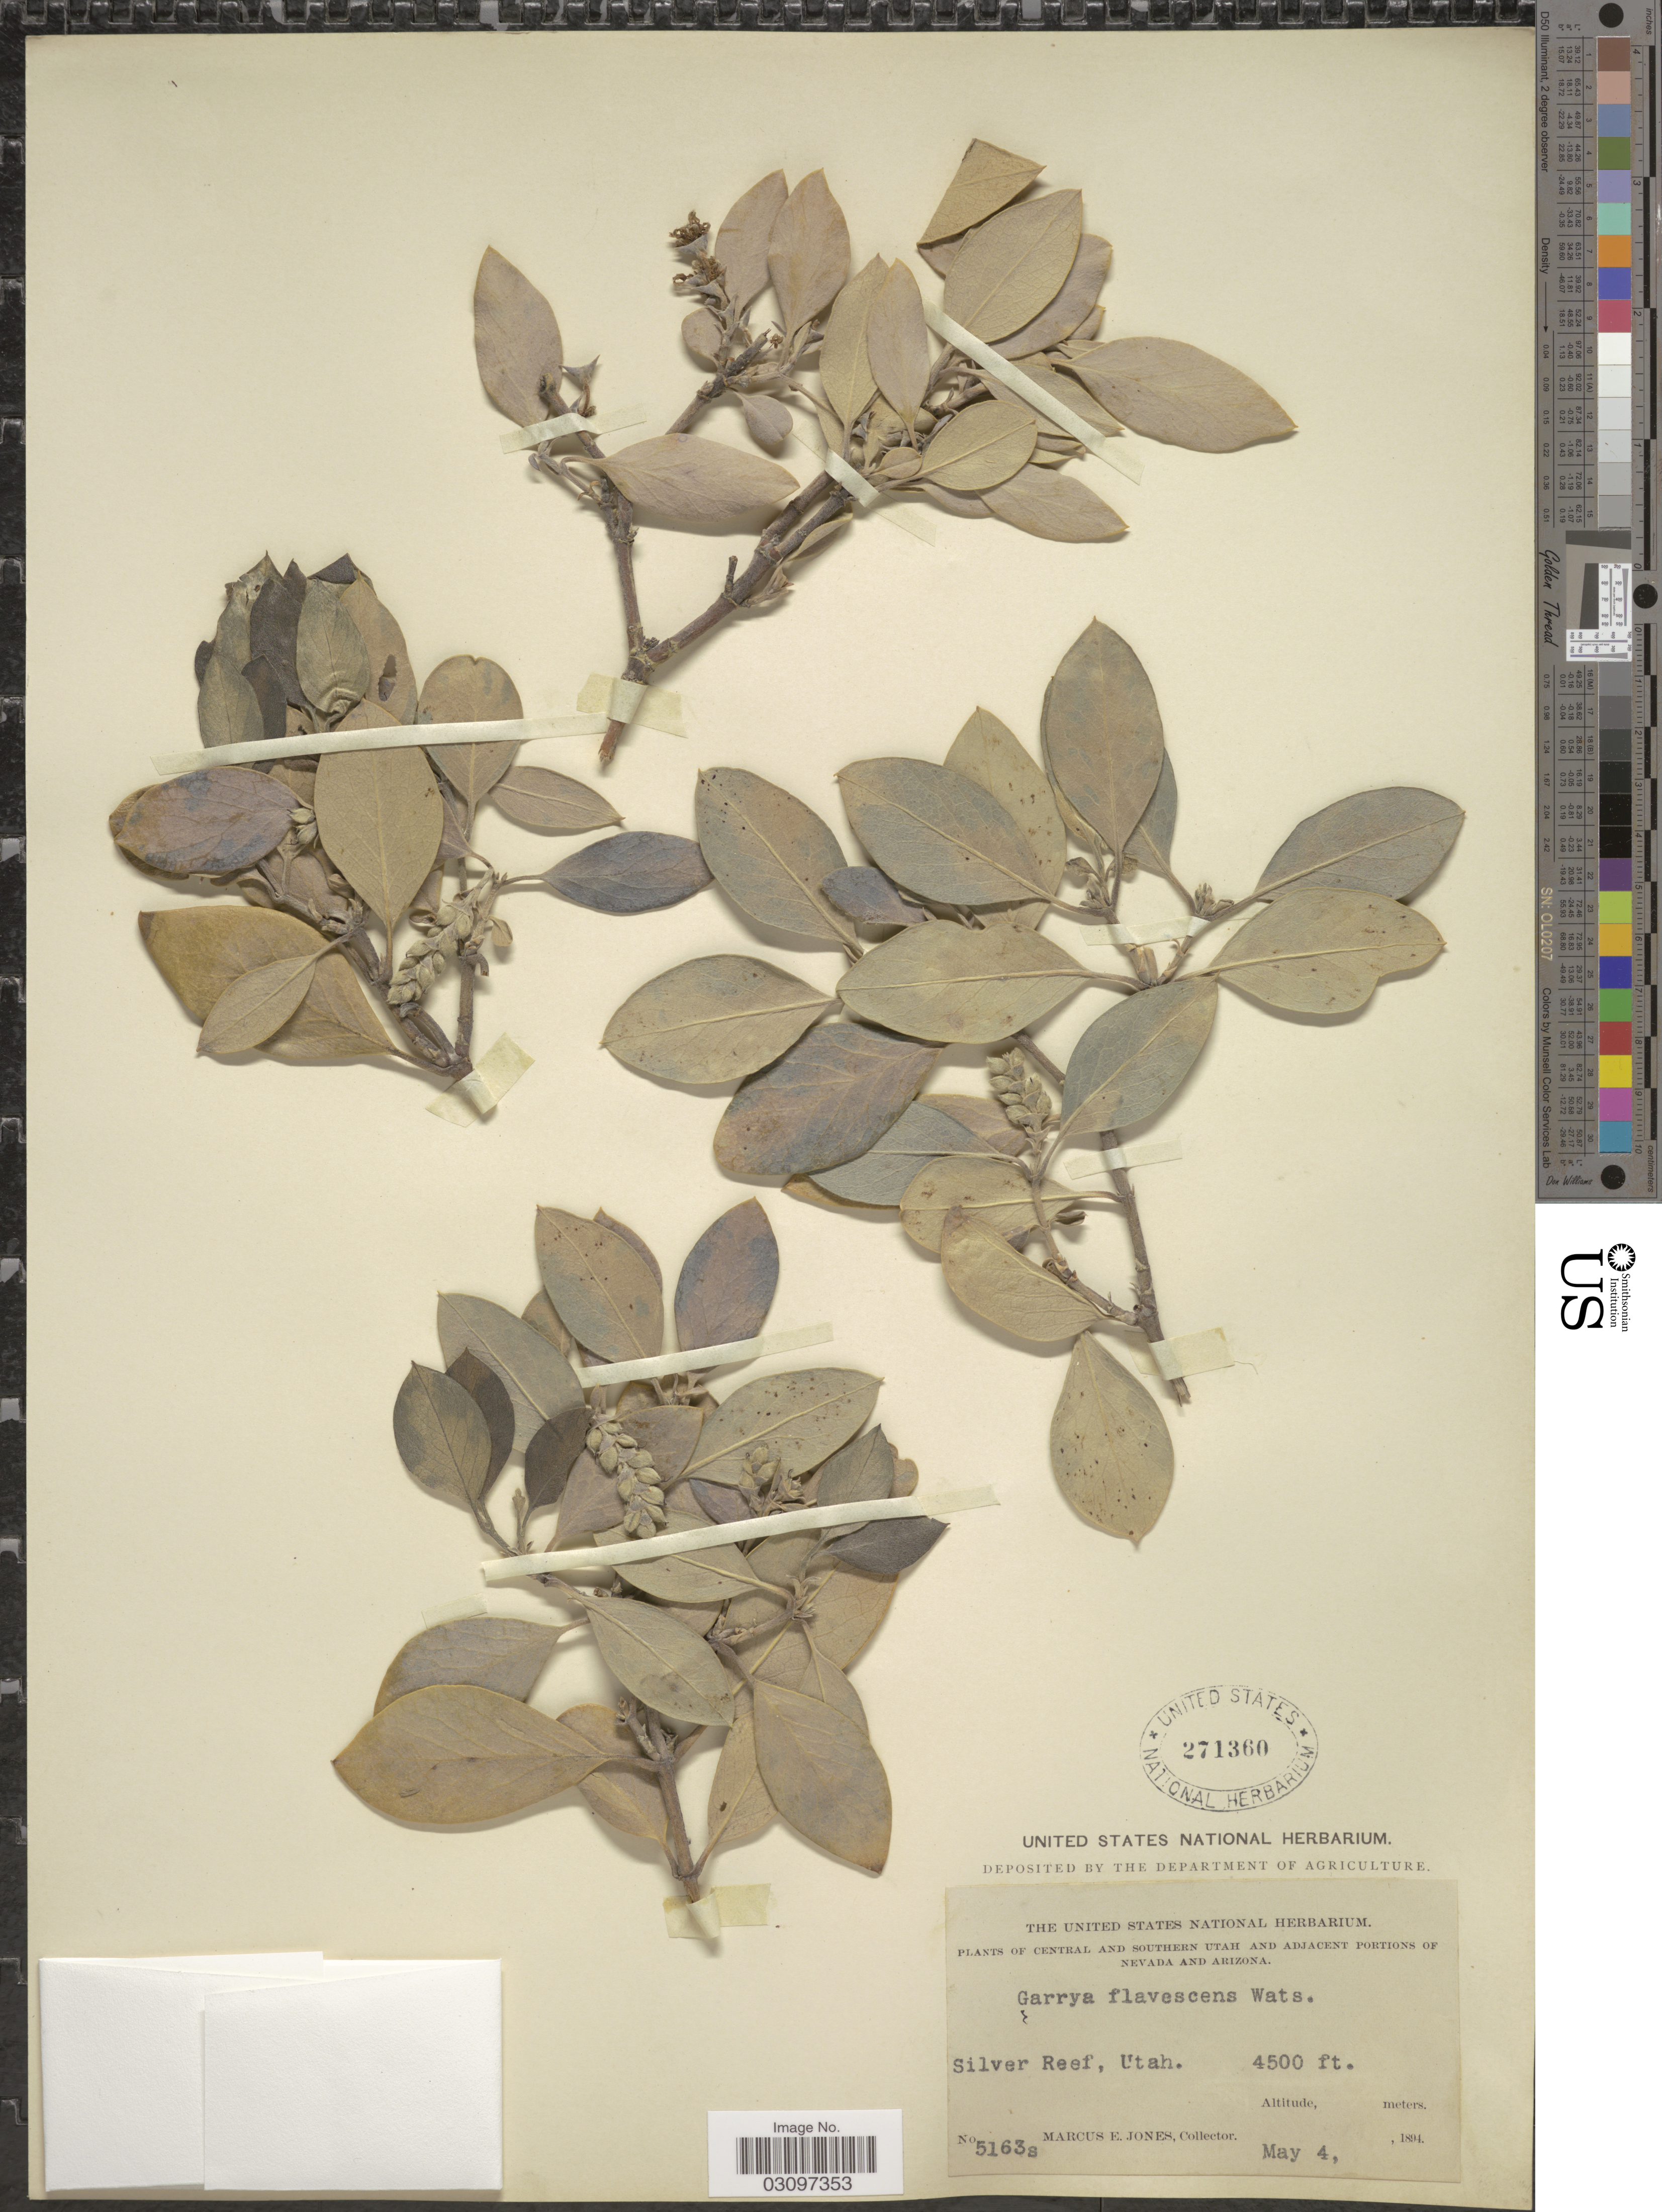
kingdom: Plantae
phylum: Tracheophyta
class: Magnoliopsida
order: Garryales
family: Garryaceae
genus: Garrya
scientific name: Garrya flavescens subsp. flavescens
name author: S. Watson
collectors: M. E. Jones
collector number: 5163s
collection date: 1894-05-04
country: United States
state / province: Utah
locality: Central and Southern Utah. Silver Reef.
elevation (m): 1372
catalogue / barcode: US 271360